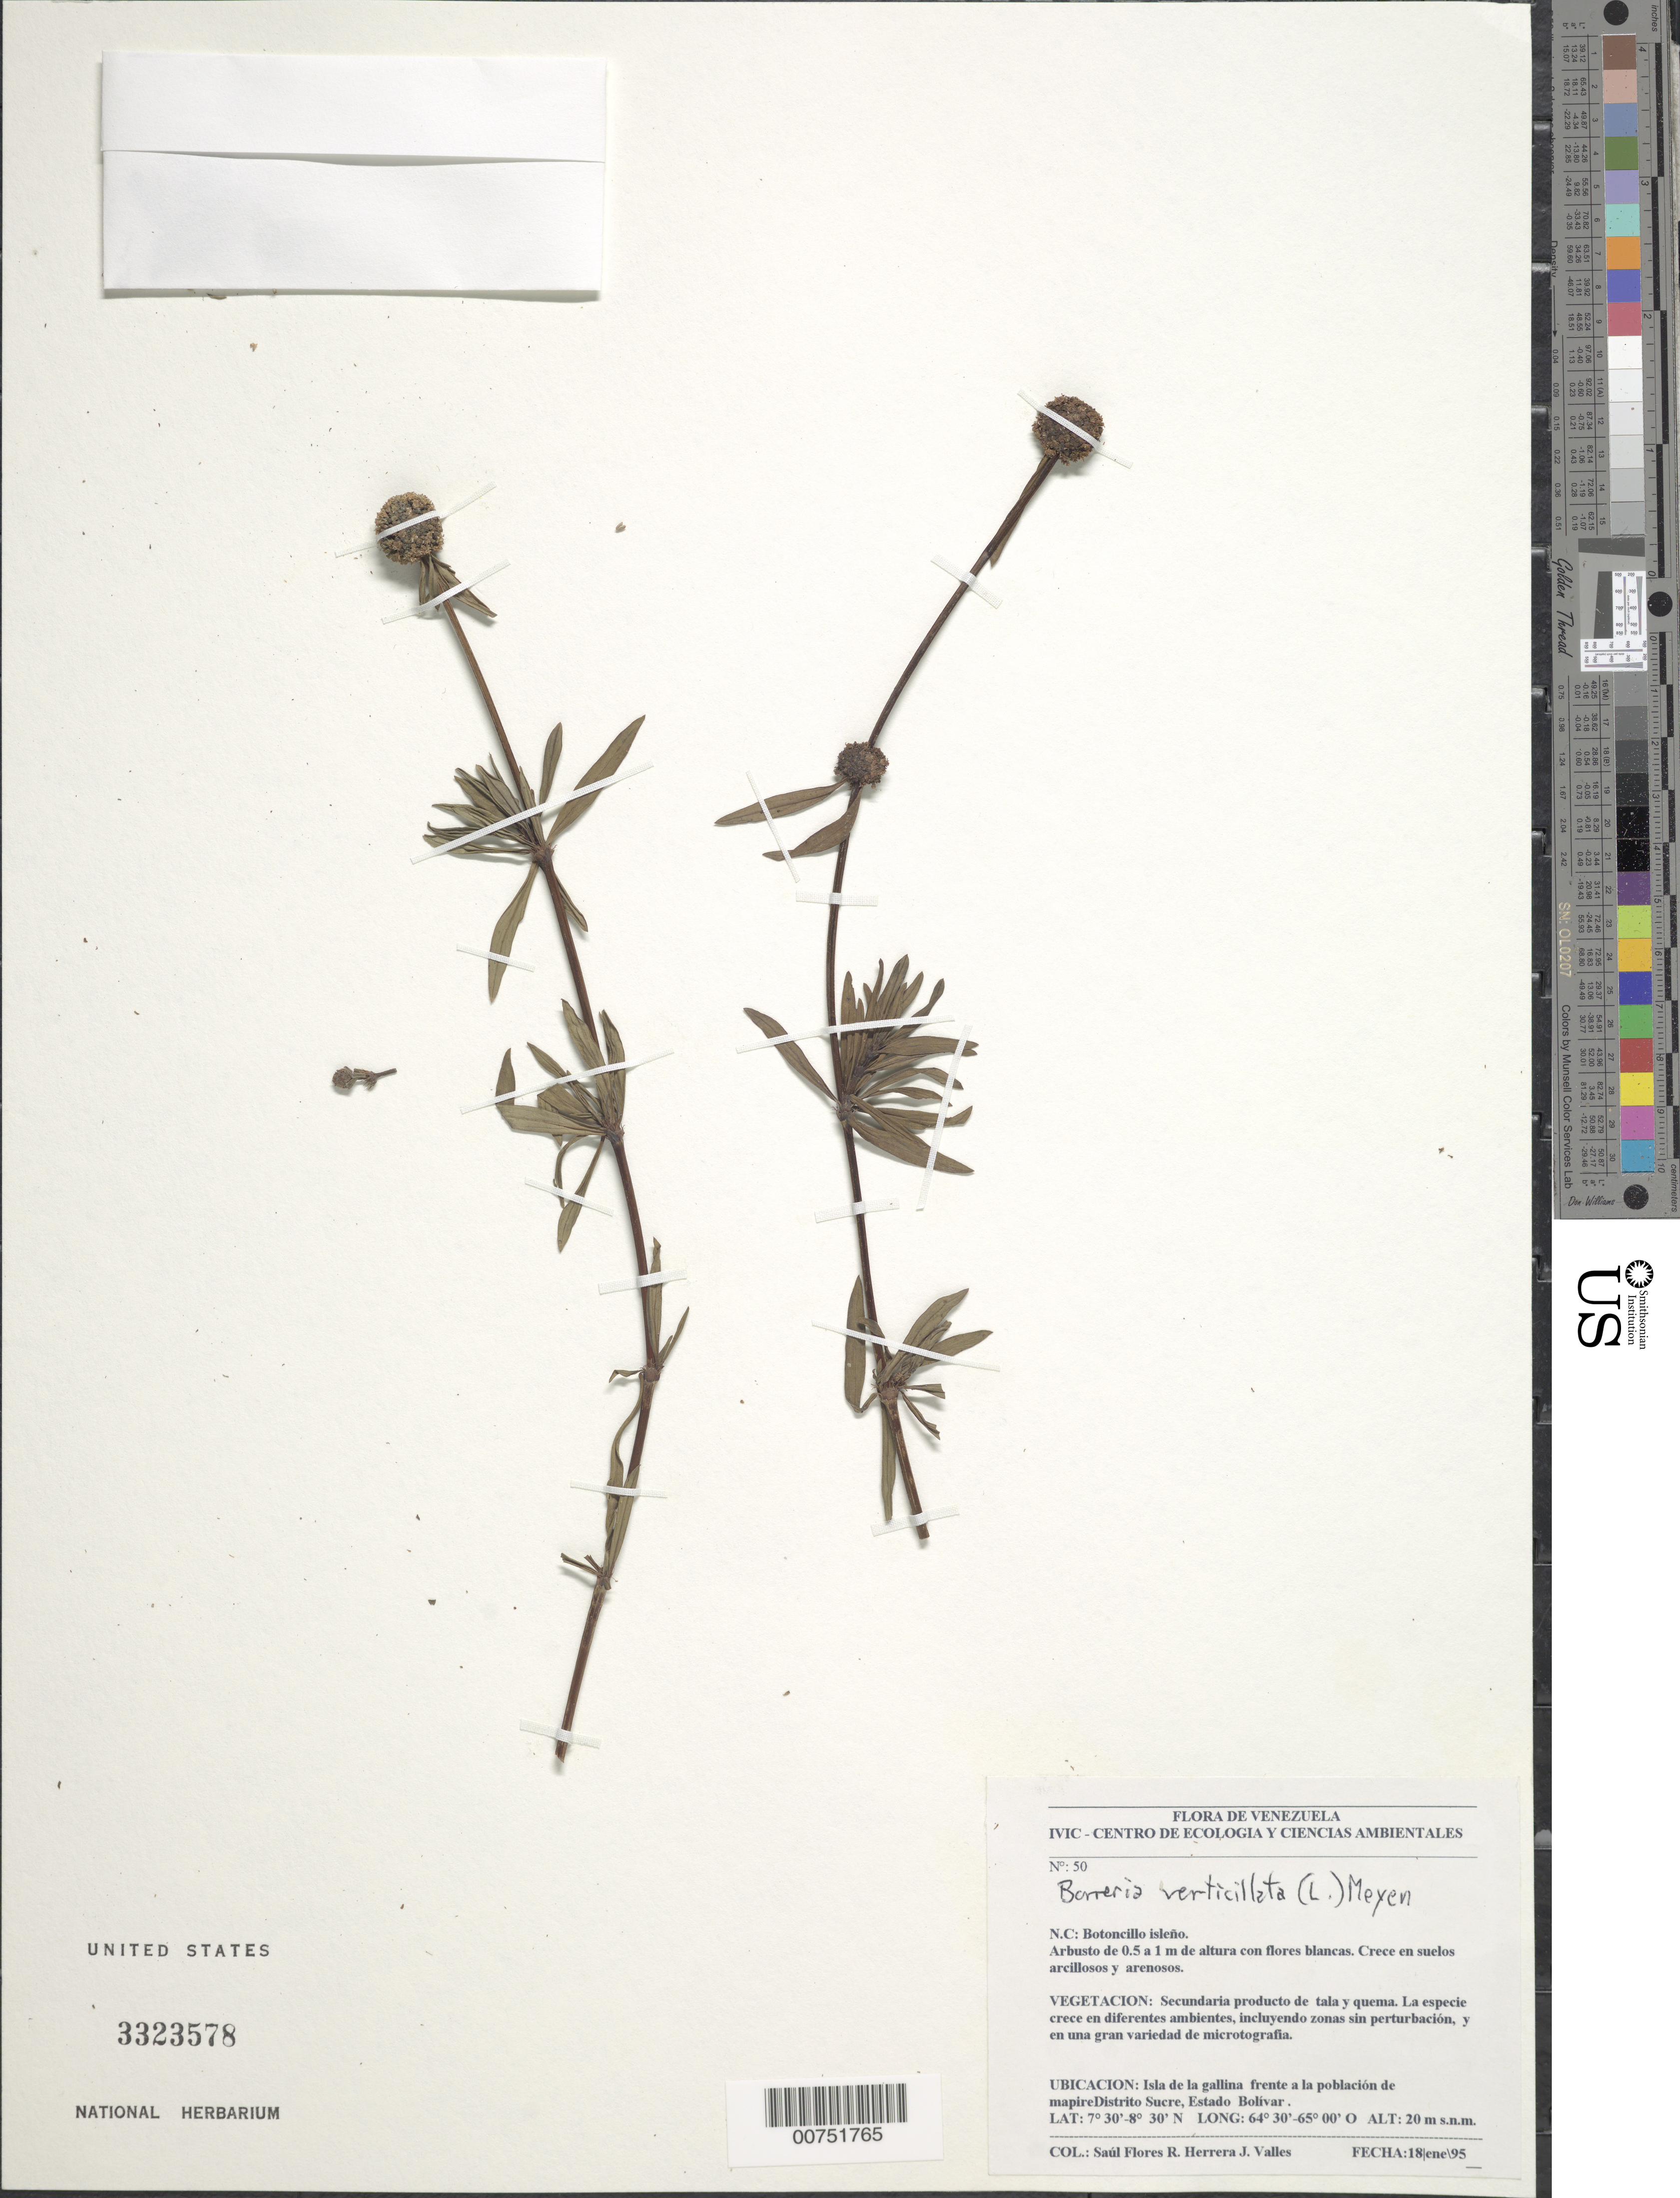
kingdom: Plantae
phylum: Tracheophyta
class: Magnoliopsida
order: Gentianales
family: Rubiaceae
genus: Borreria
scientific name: Borreria verticillata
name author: (L.) G. Mey.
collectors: M. Flores, R. Herrera & J. Valles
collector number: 50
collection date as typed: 18-Jan-95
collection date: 1995-01-18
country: Venezuela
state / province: Bolívar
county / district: Sucre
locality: Isla de la Gallina, frente a la poblacion de Mapire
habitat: Secundaria producto de tala y quema; la especie crece en diferentes ambientes, indluyendo zonas sin perturbacion, y en una gran variedad de…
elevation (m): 20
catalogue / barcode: US 3323578